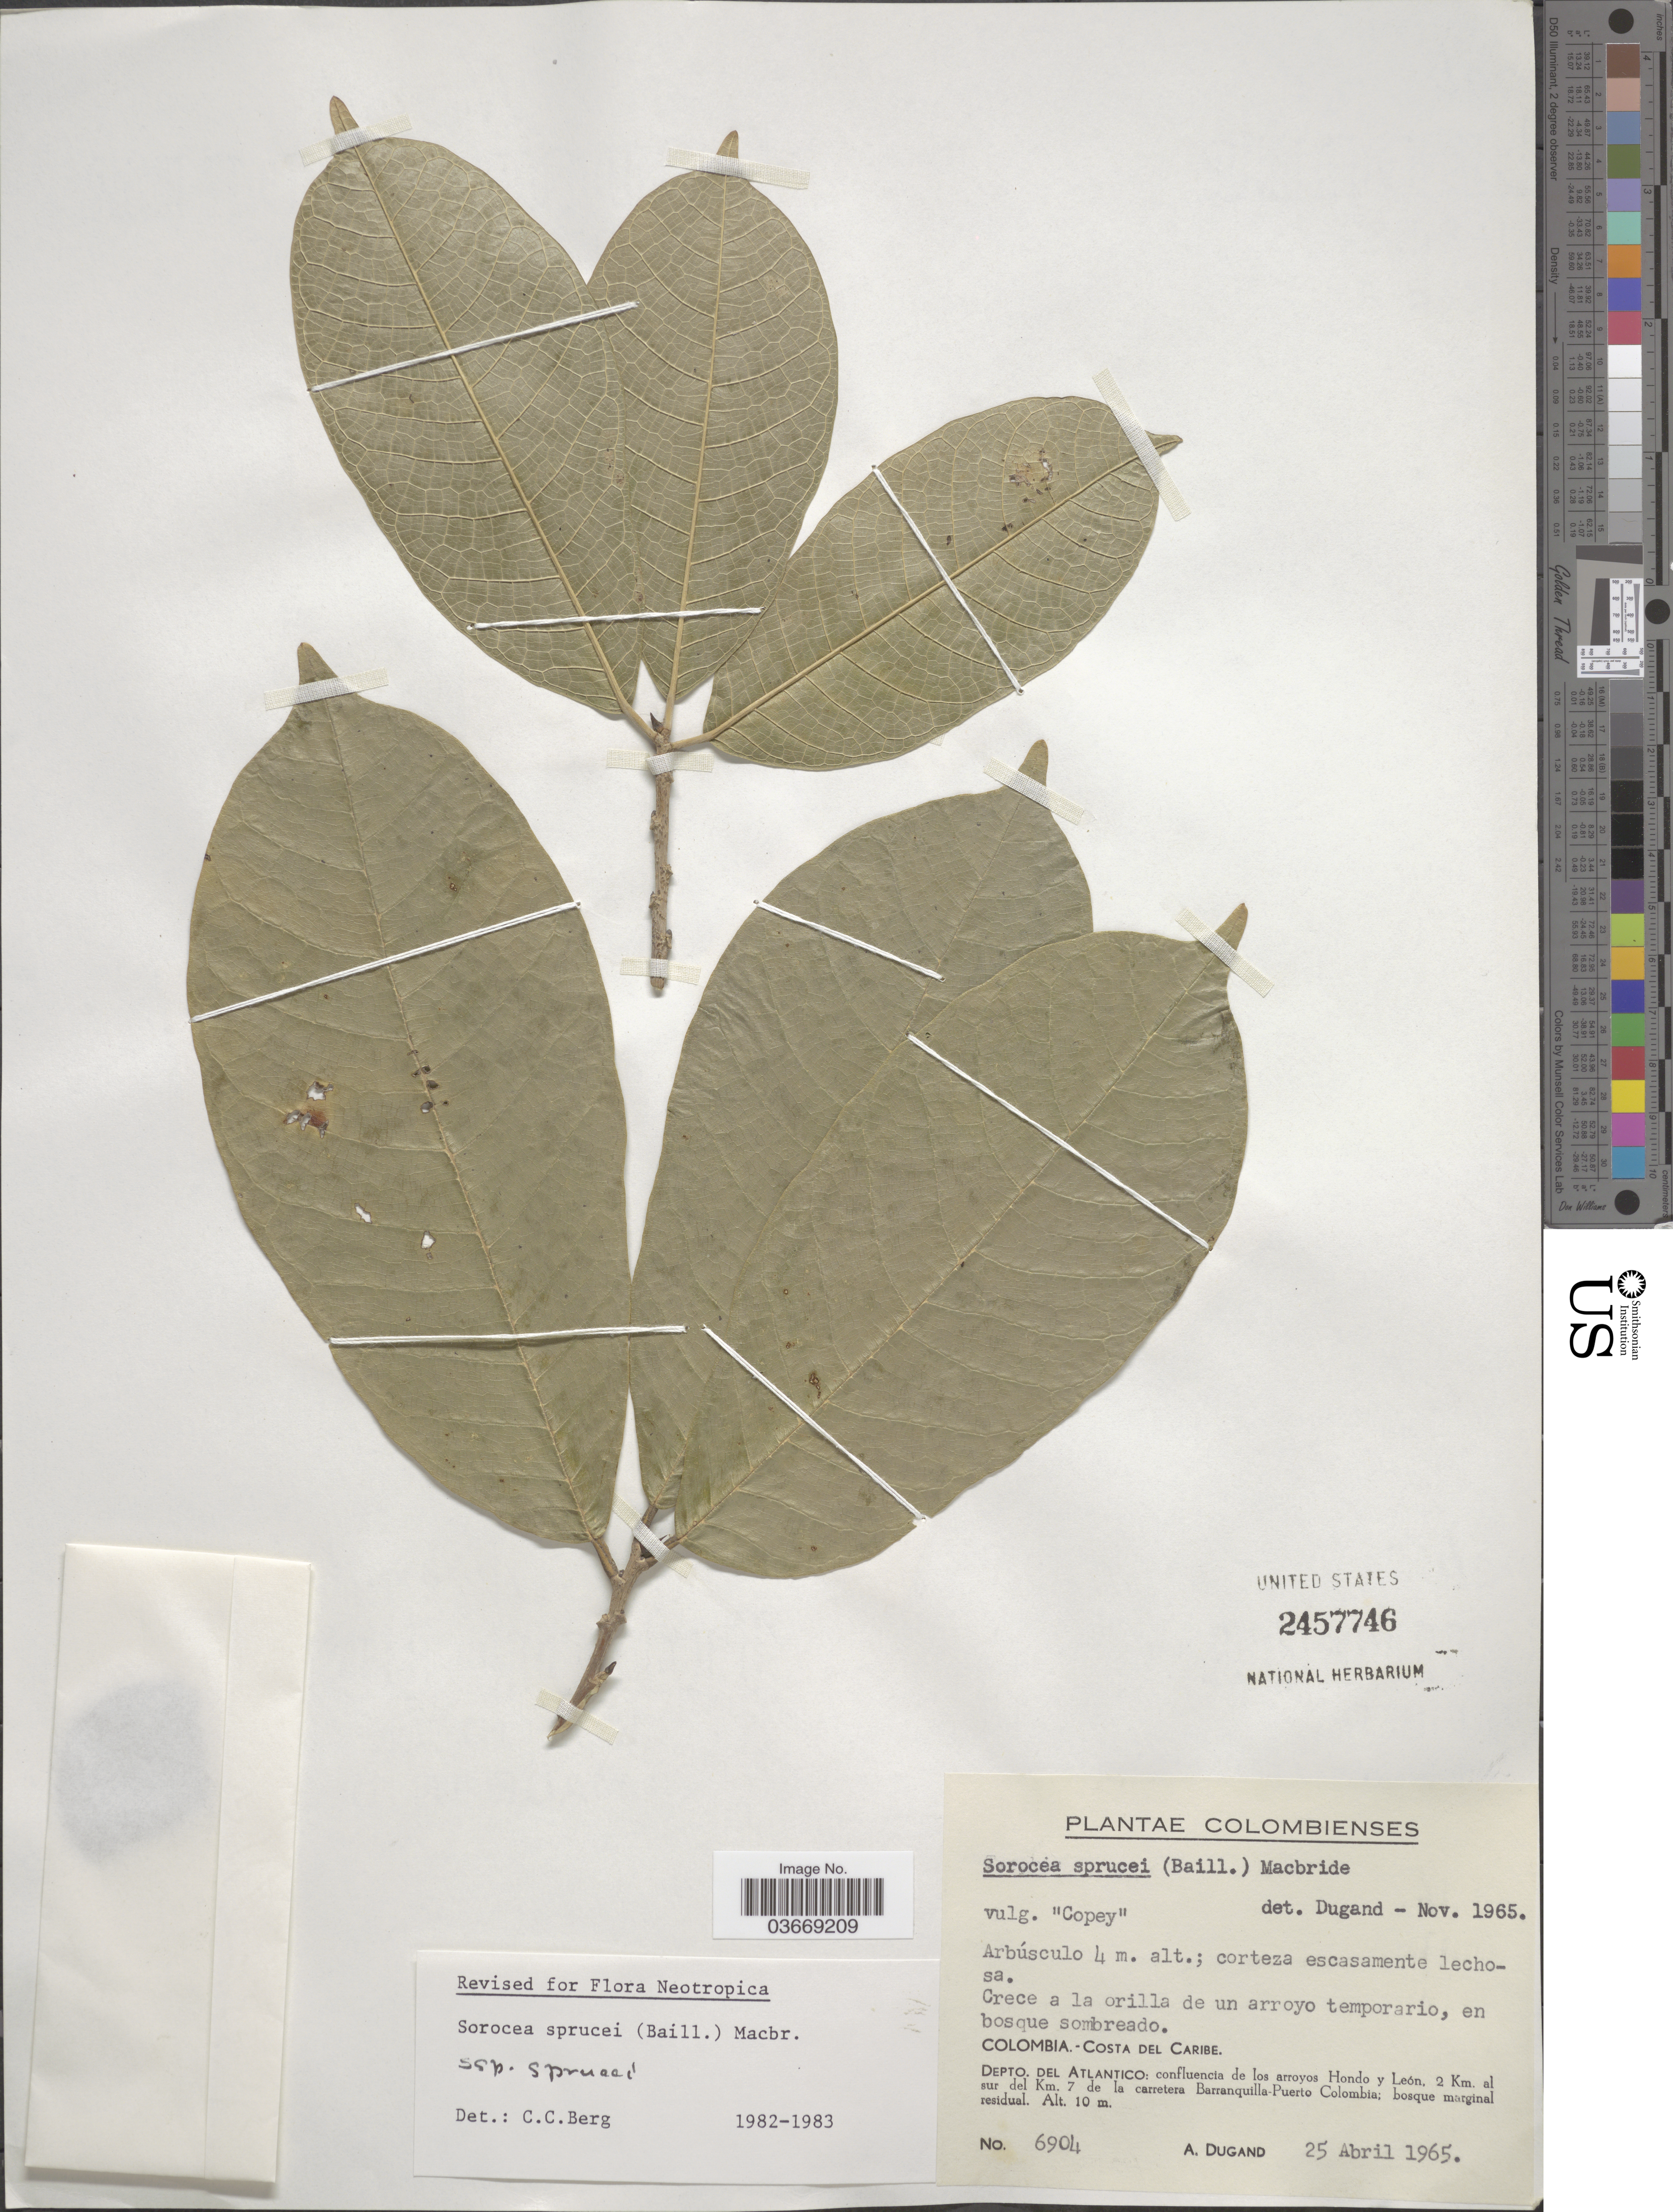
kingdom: Plantae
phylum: Tracheophyta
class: Magnoliopsida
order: Rosales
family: Moraceae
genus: Sorocea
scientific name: Sorocea sprucei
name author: (Baill.) J.F. Macbr.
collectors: A. Dugand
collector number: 6904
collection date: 1965-04-25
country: Colombia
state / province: Atlántico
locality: Costa del Caribe. Depto. del Atlantico: confluencia de los arroyos Hondo y León, 2 Km. al sur del Km. 7 de la carretera Barranquilla - Puerto Colombia.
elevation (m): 10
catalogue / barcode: US 2457746